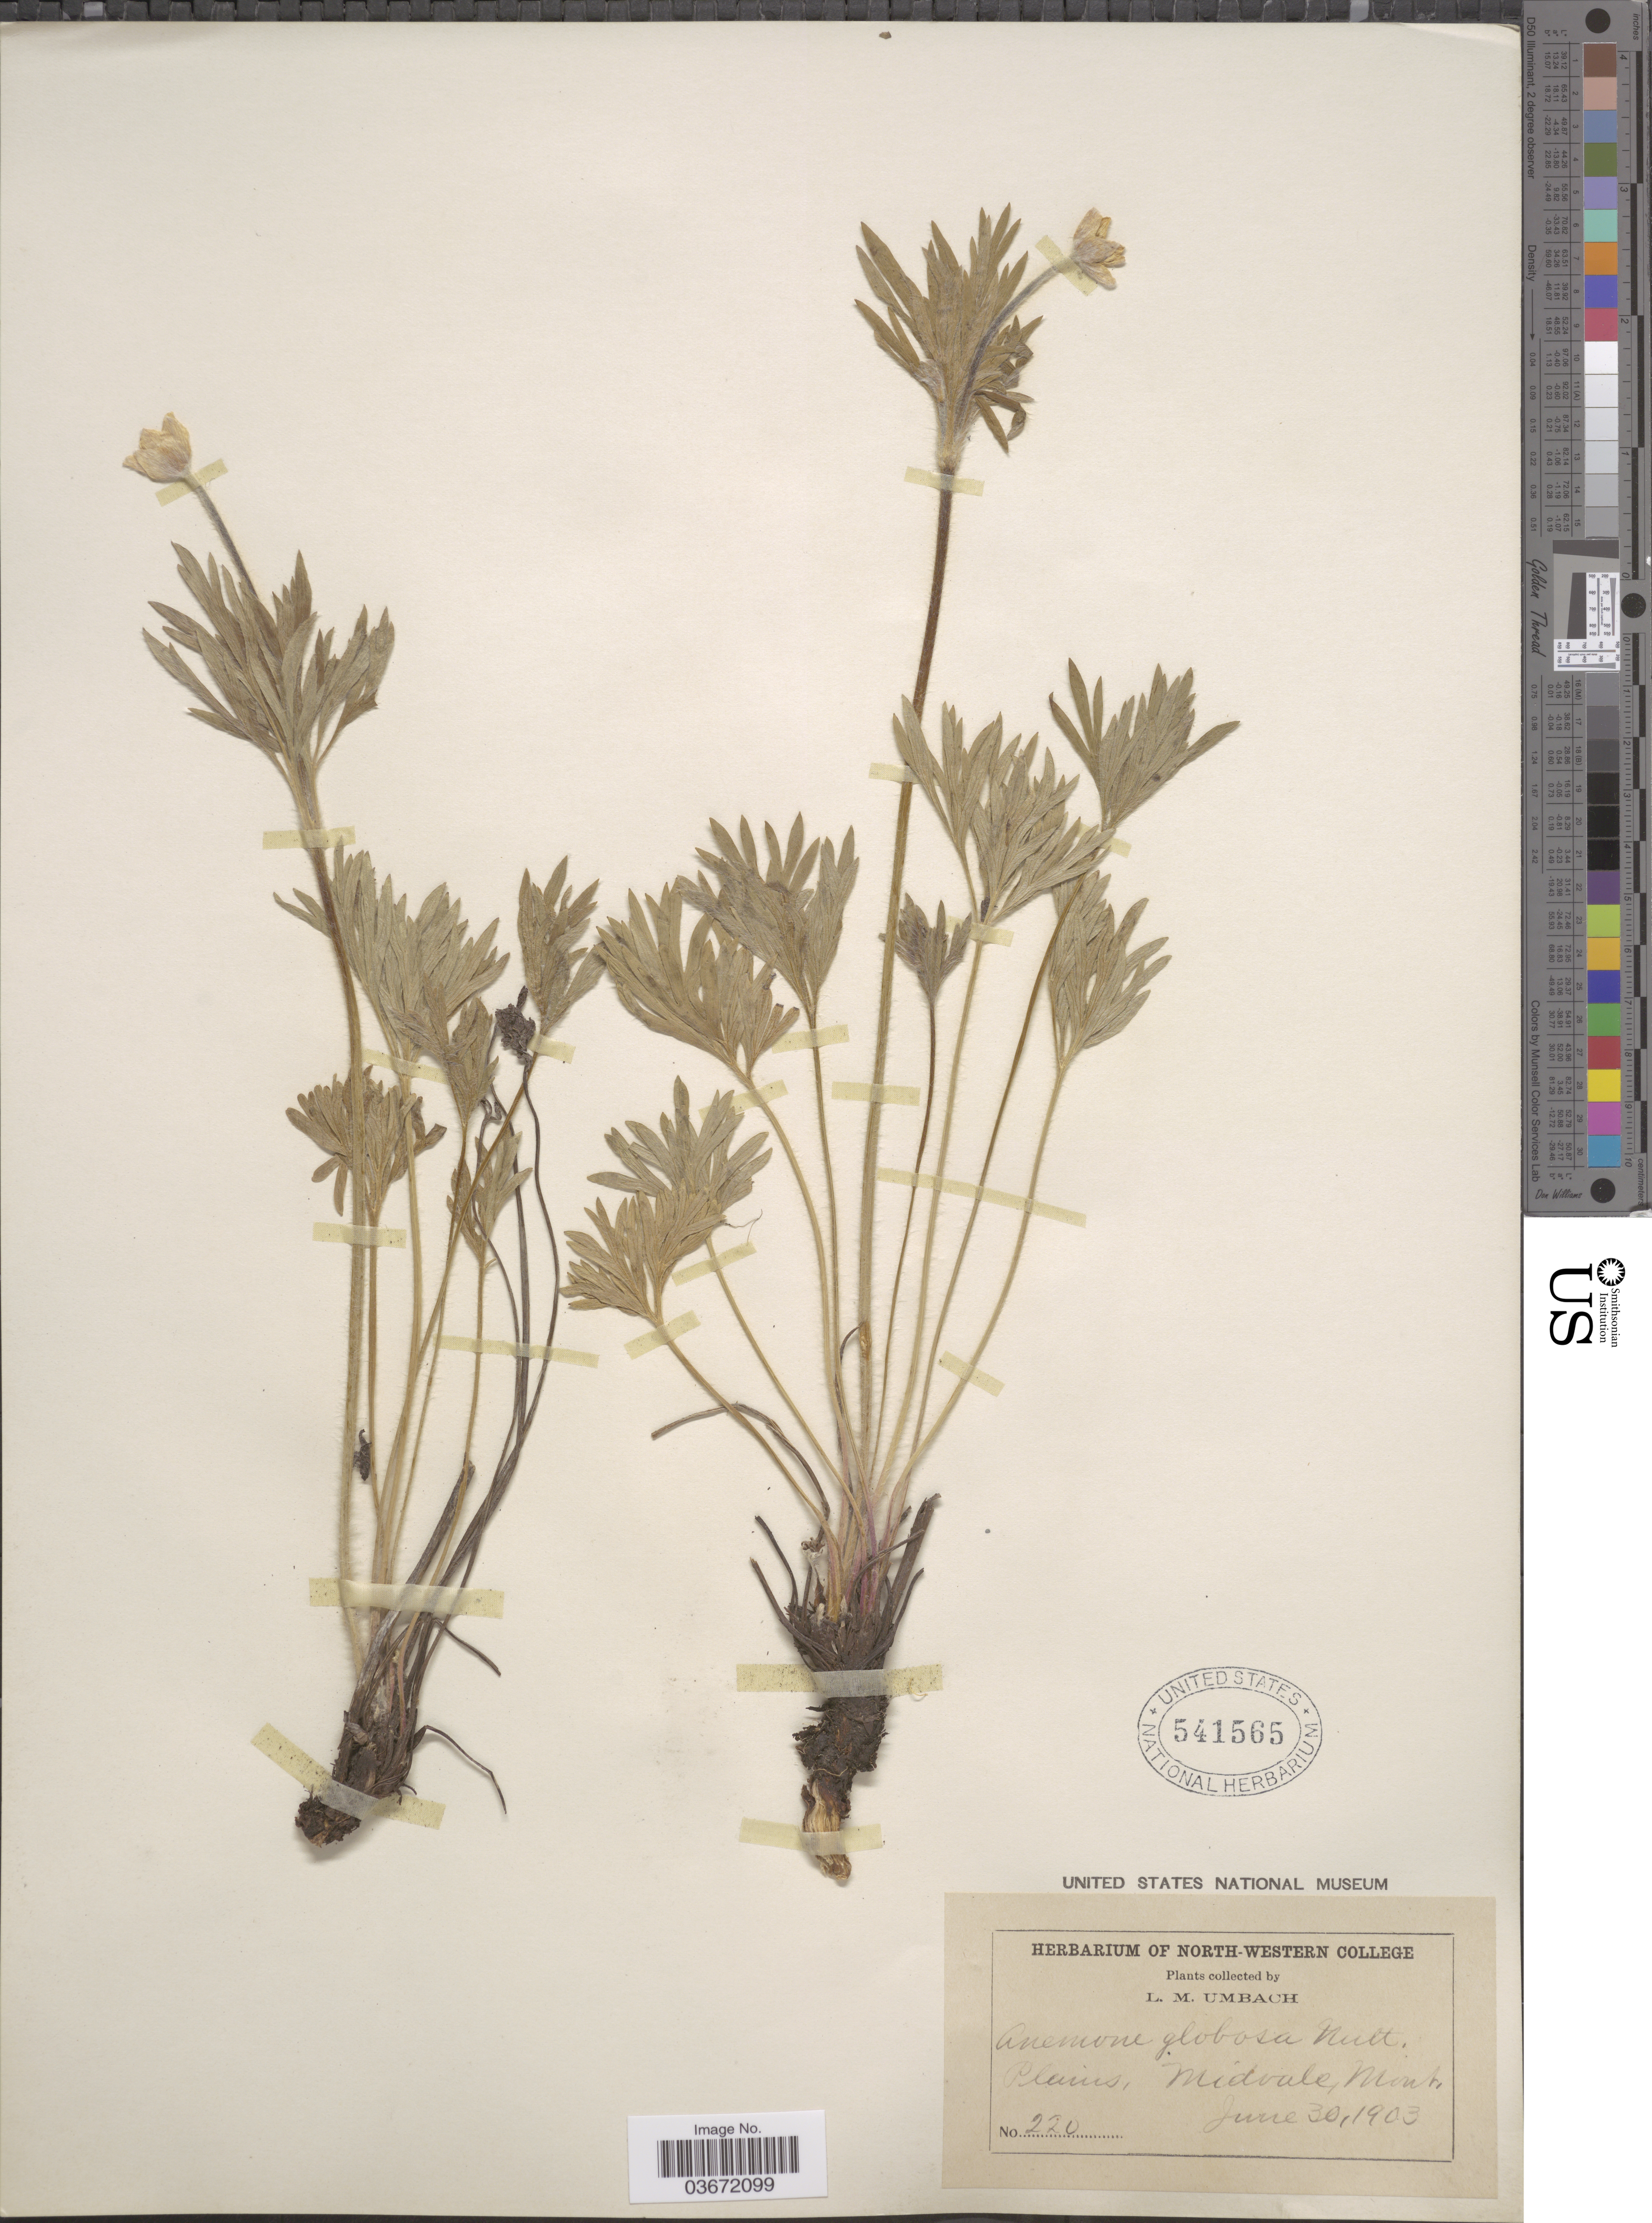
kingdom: Plantae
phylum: Tracheophyta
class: Magnoliopsida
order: Ranunculales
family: Ranunculaceae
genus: Anemone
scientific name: Anemone globosa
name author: (Torr. & A. Gray) Nutt. ex A. Heller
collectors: L. M. Umbach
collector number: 220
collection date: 1903-06-30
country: United States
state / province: Montana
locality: Plains, Midvale.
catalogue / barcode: US 541565